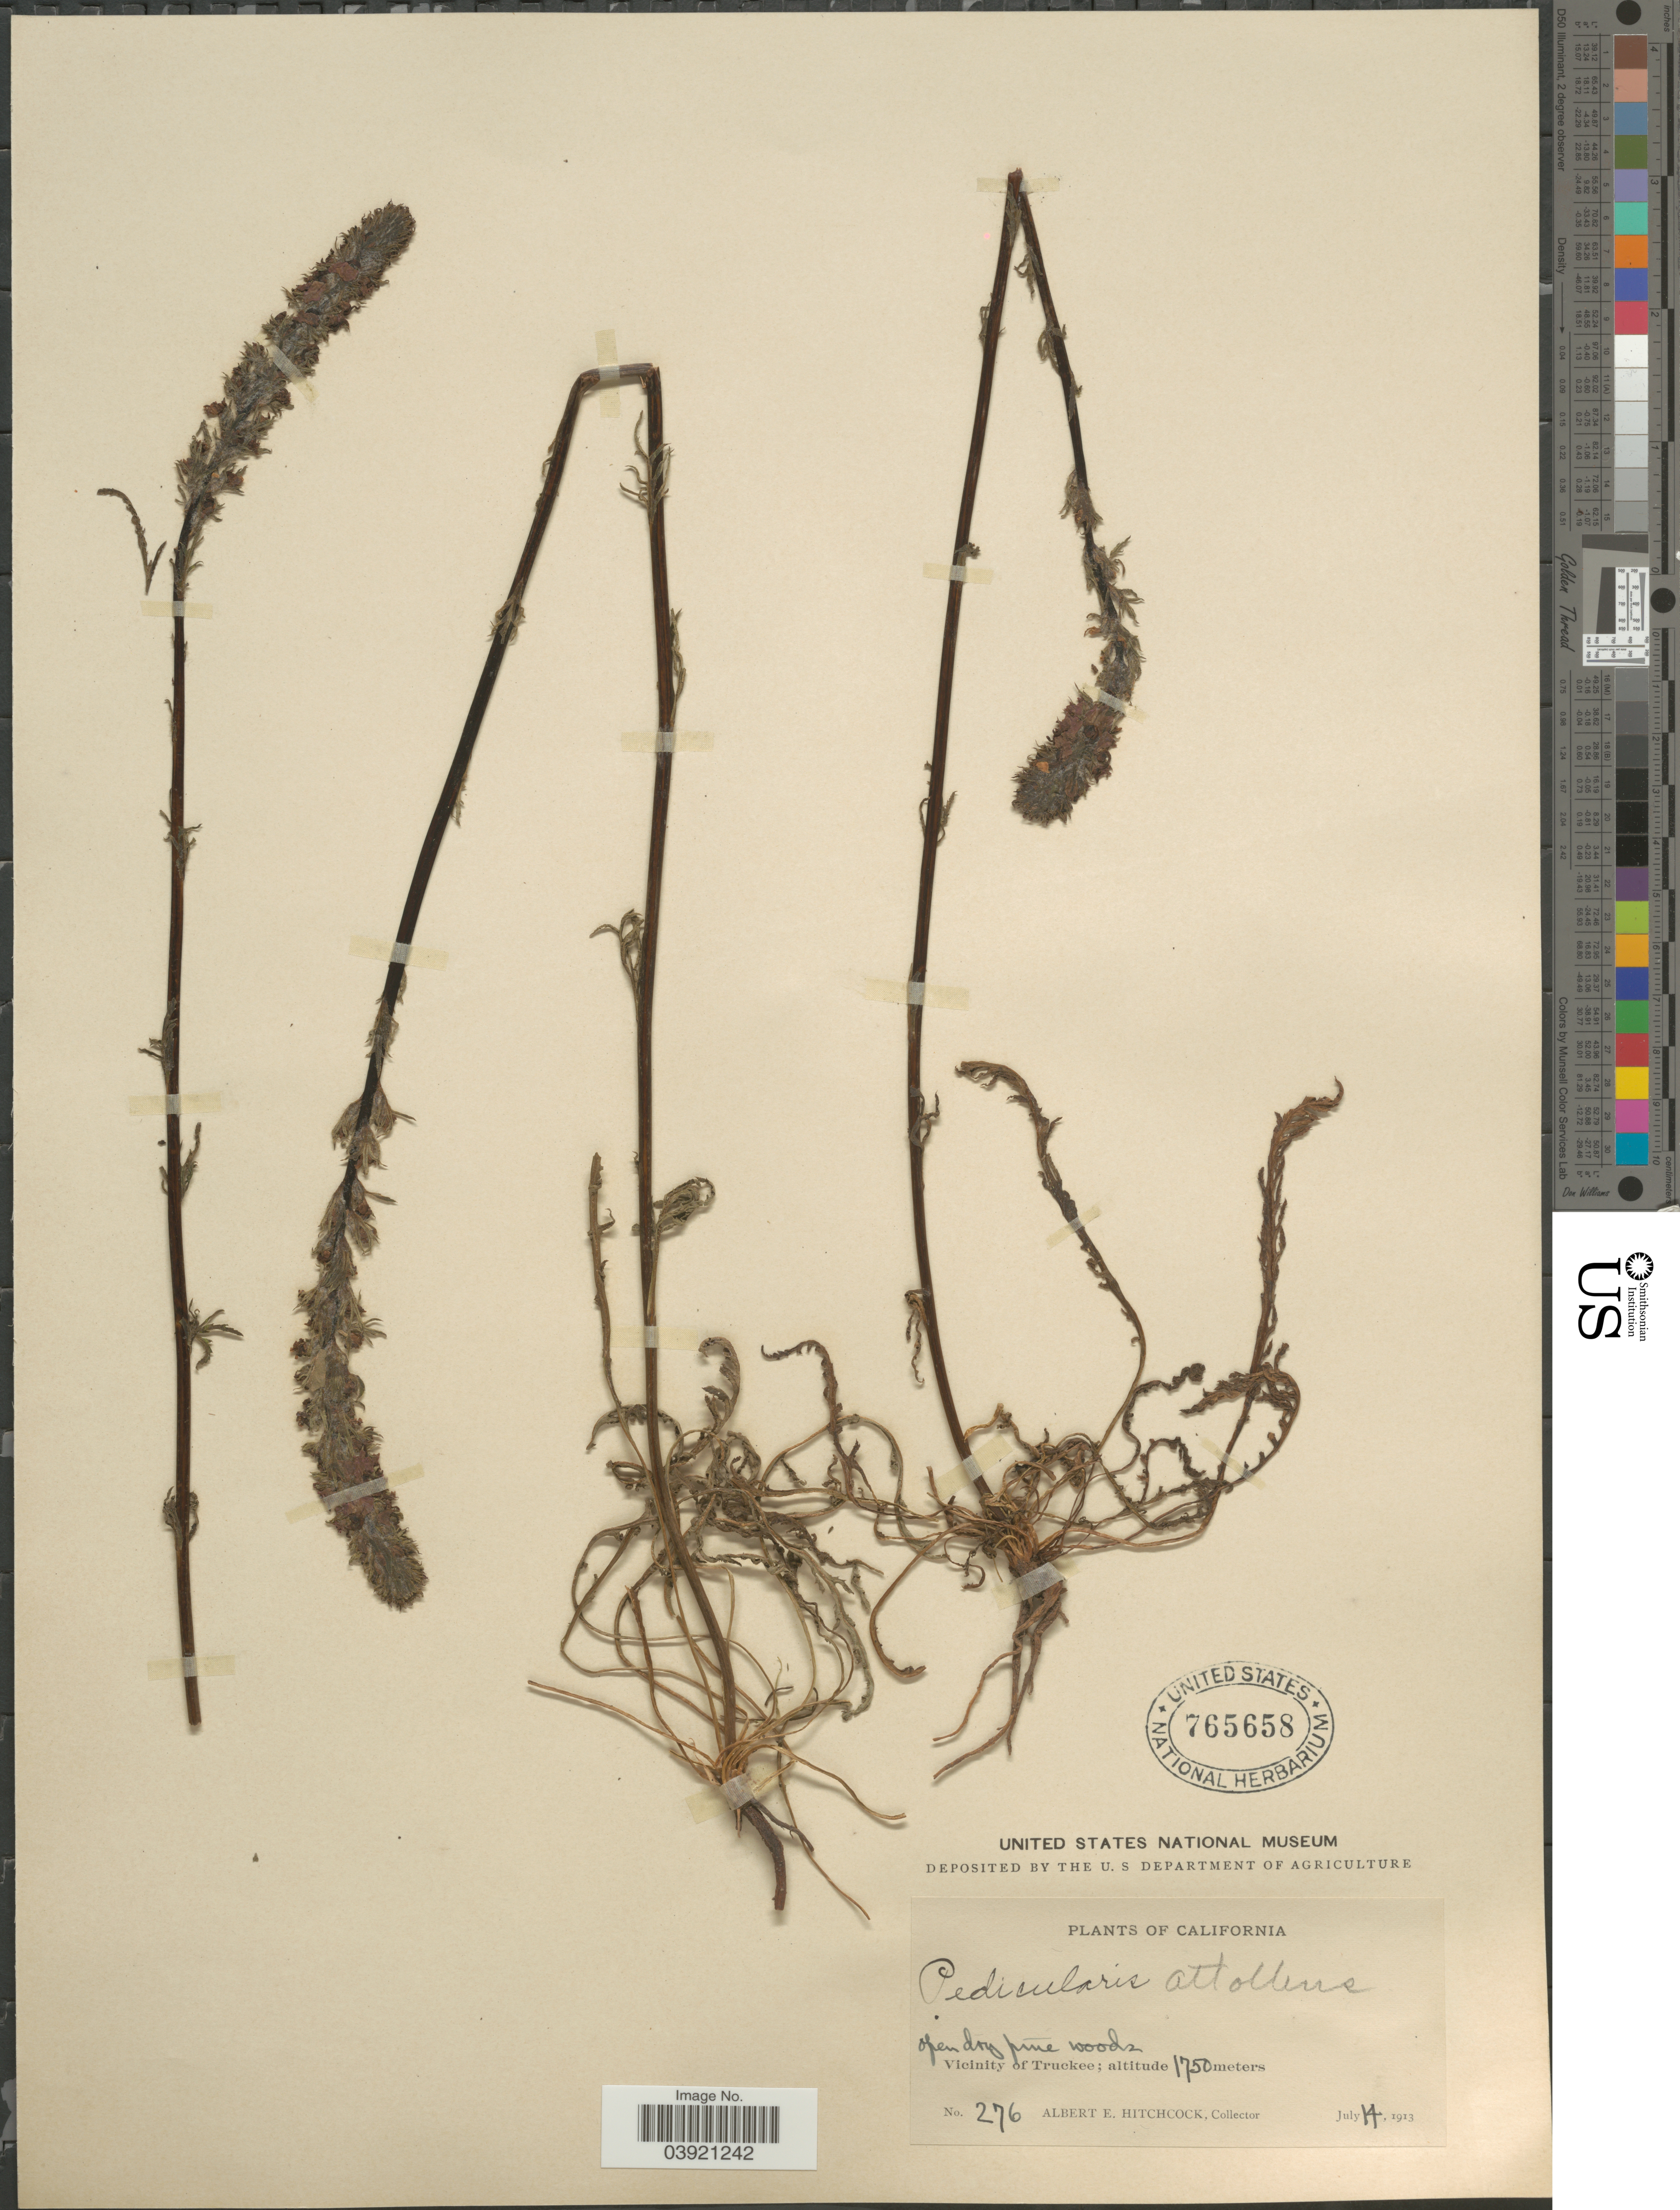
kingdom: Plantae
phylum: Tracheophyta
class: Magnoliopsida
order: Lamiales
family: Orobanchaceae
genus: Pedicularis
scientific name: Pedicularis attollens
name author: A. Gray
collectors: A. Hitchcock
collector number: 276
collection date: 1913-07-14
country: United States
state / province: California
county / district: Nevada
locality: Vicinity of Truckee.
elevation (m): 1750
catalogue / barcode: US 765658